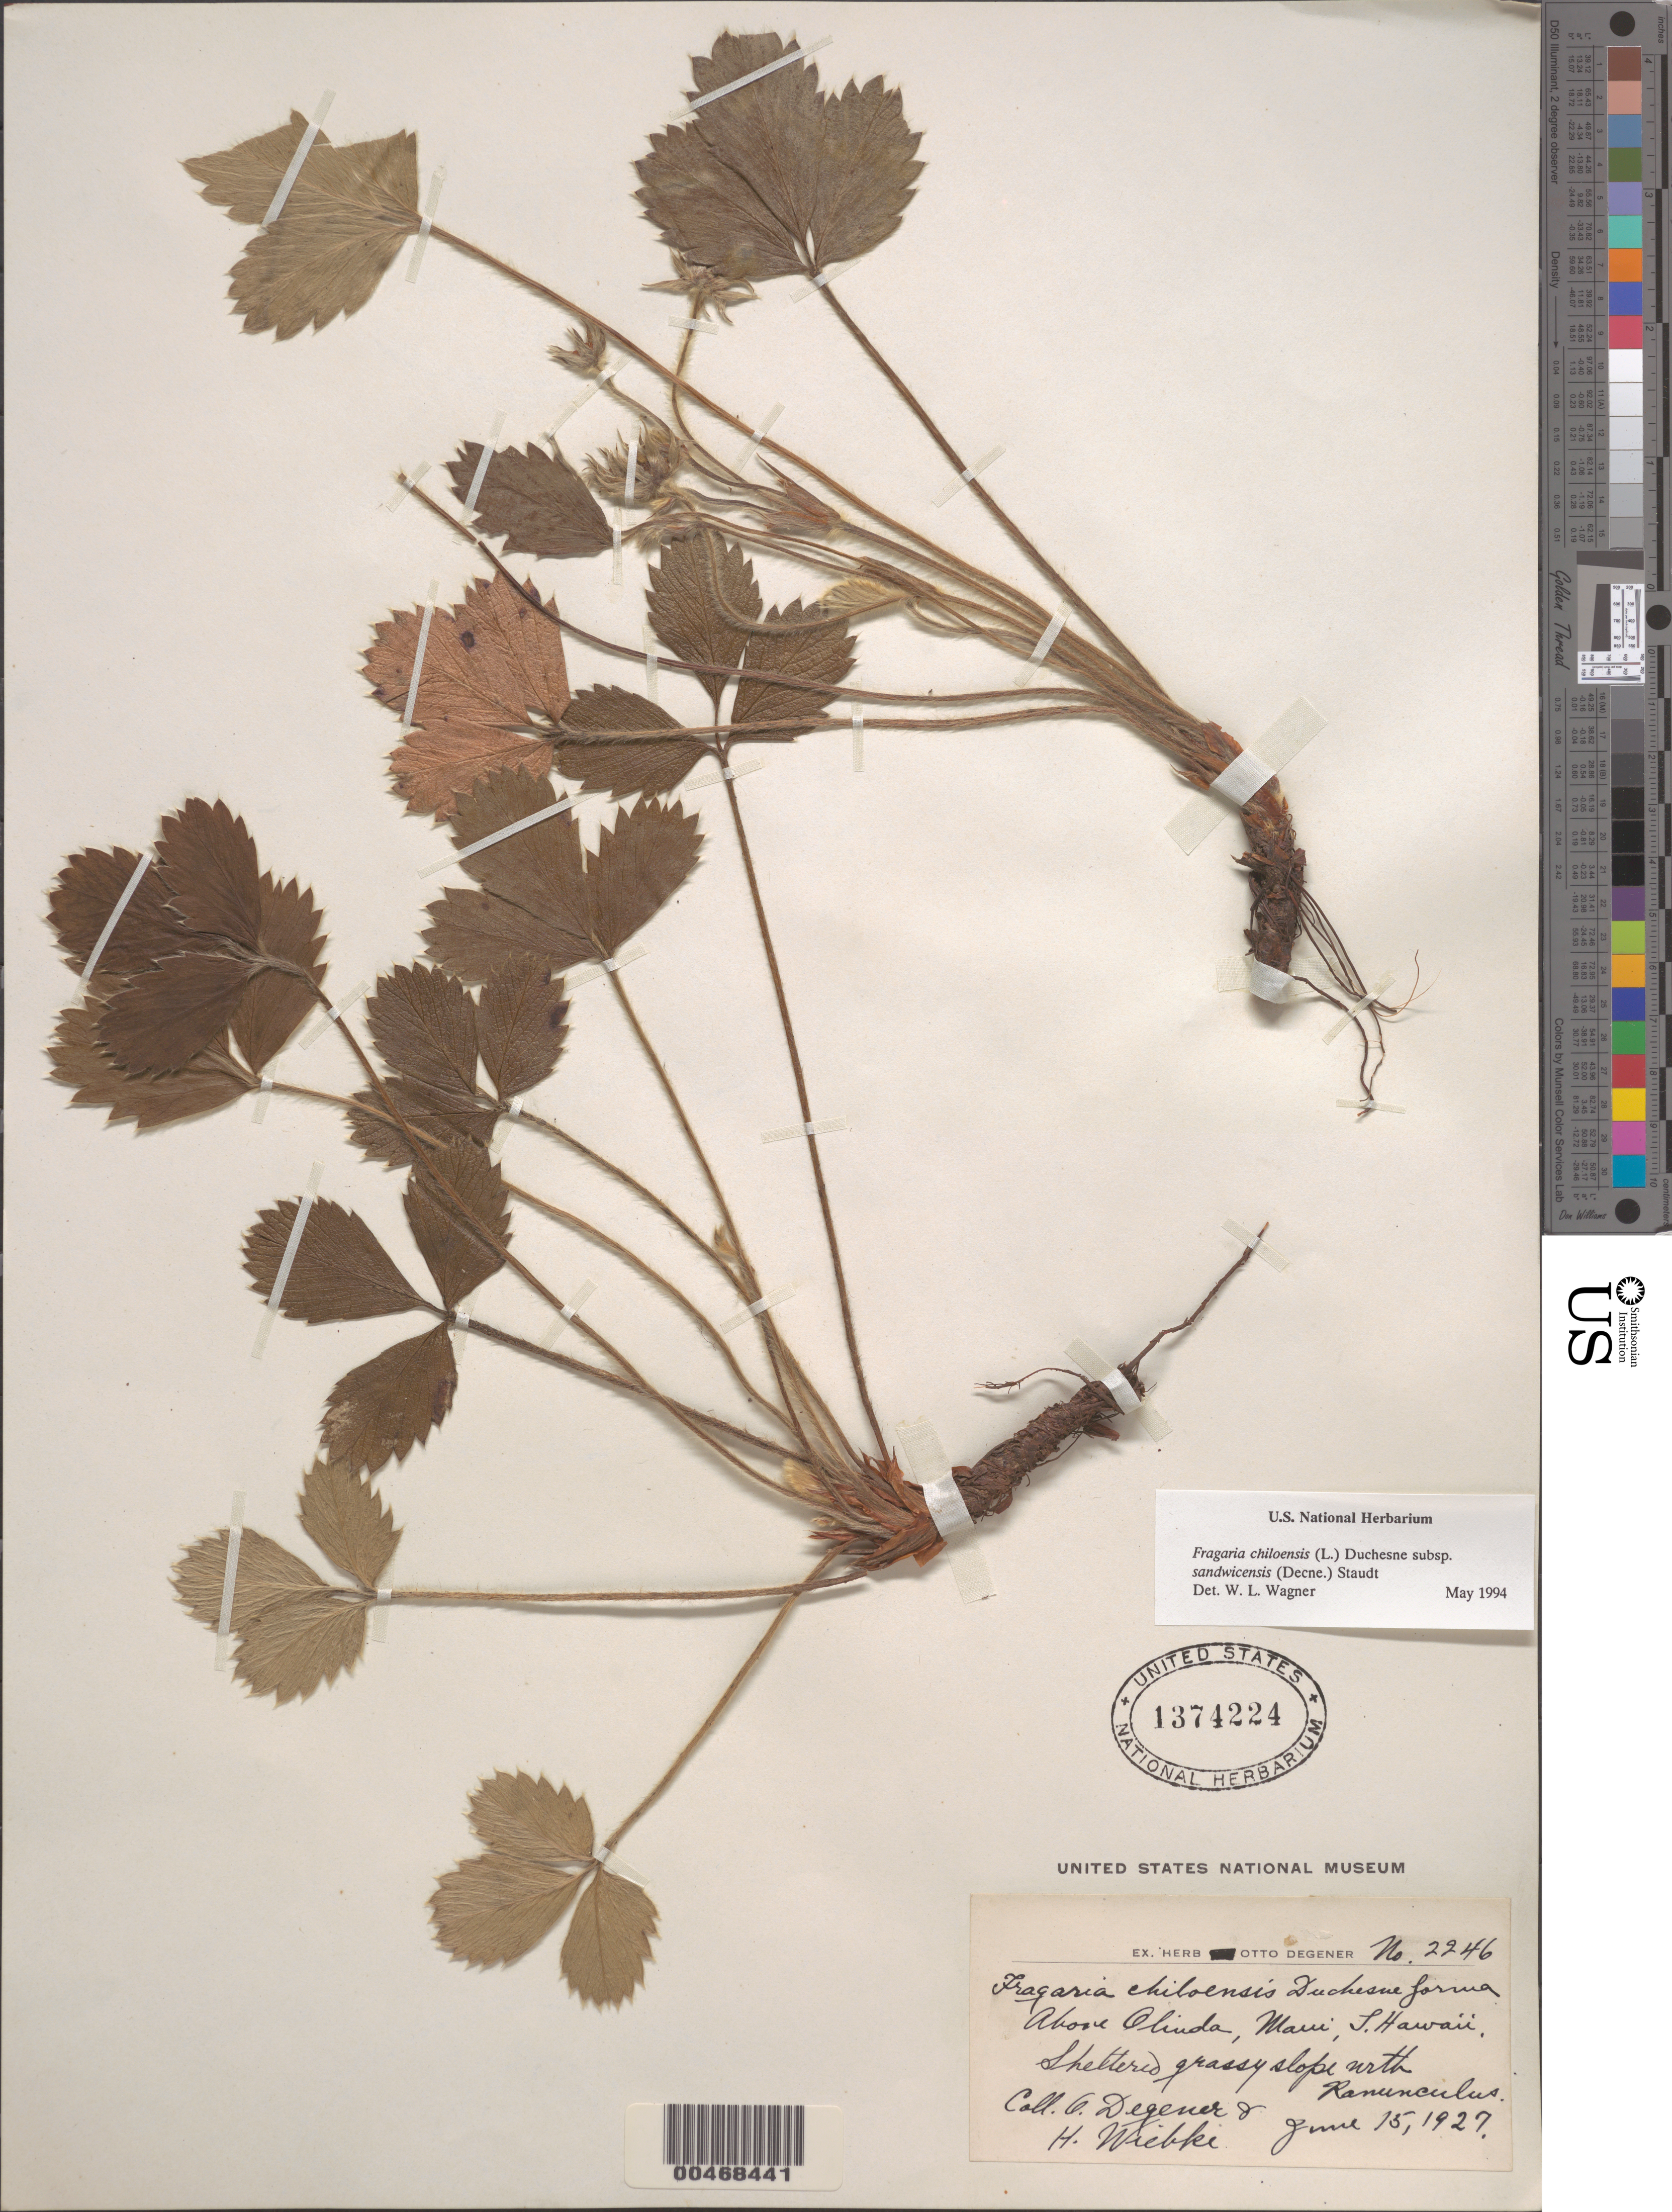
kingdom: Plantae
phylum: Tracheophyta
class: Magnoliopsida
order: Rosales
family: Rosaceae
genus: Fragaria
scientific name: Fragaria chiloensis subsp. sandwicensis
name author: (Decne.) Staudt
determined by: Wagner, W. L., (BOT), Smithsonian Institution - National Museum of Natural History (UNITED STATES)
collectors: O. Degener & H. Wiebke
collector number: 2246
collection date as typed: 15 Jun 1927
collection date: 1927-06-15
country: United States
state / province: Hawaii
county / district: Maui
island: Maui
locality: Above Olinda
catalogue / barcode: US 1374224